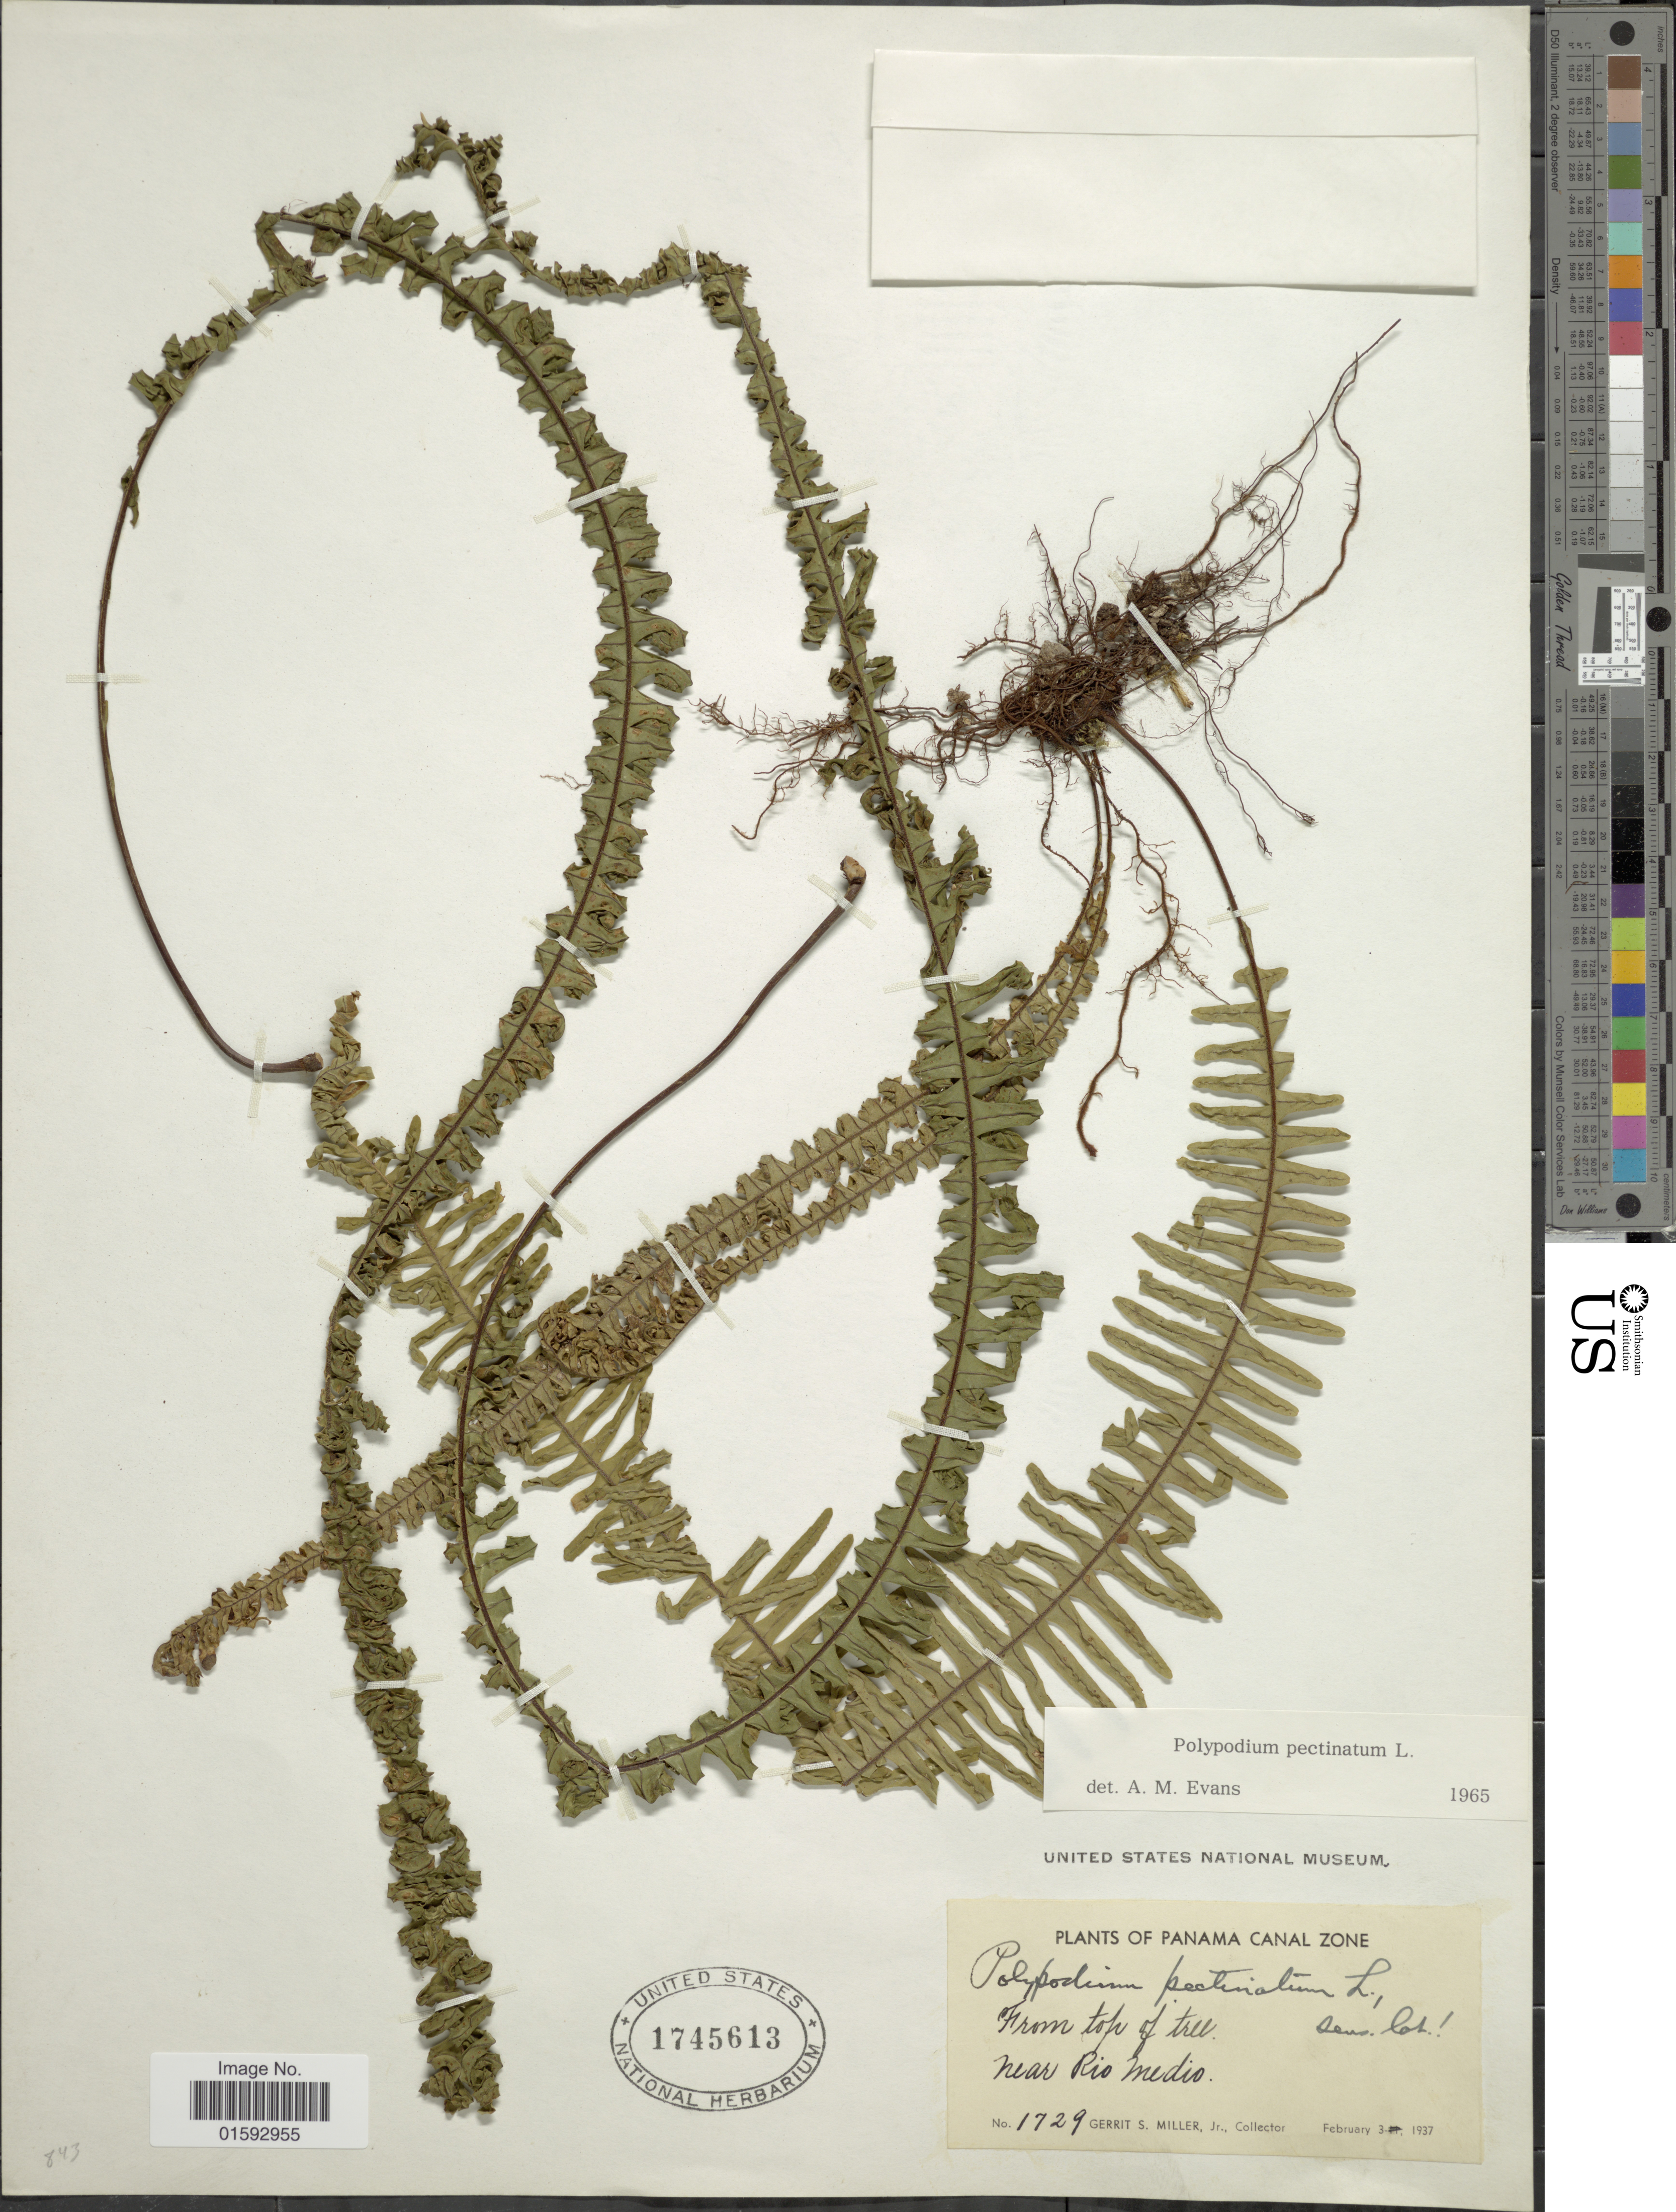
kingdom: Plantae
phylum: Tracheophyta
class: Polypodiopsida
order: Polypodiales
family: Polypodiaceae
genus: Pecluma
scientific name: Pecluma pectinata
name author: (L.) M.G. Price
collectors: G. S. Miller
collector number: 1729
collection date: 1937-02-03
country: Panama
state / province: Colón / Panamá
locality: Canal Zone, From top of tree, Near Rio Medio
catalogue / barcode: US 1745613